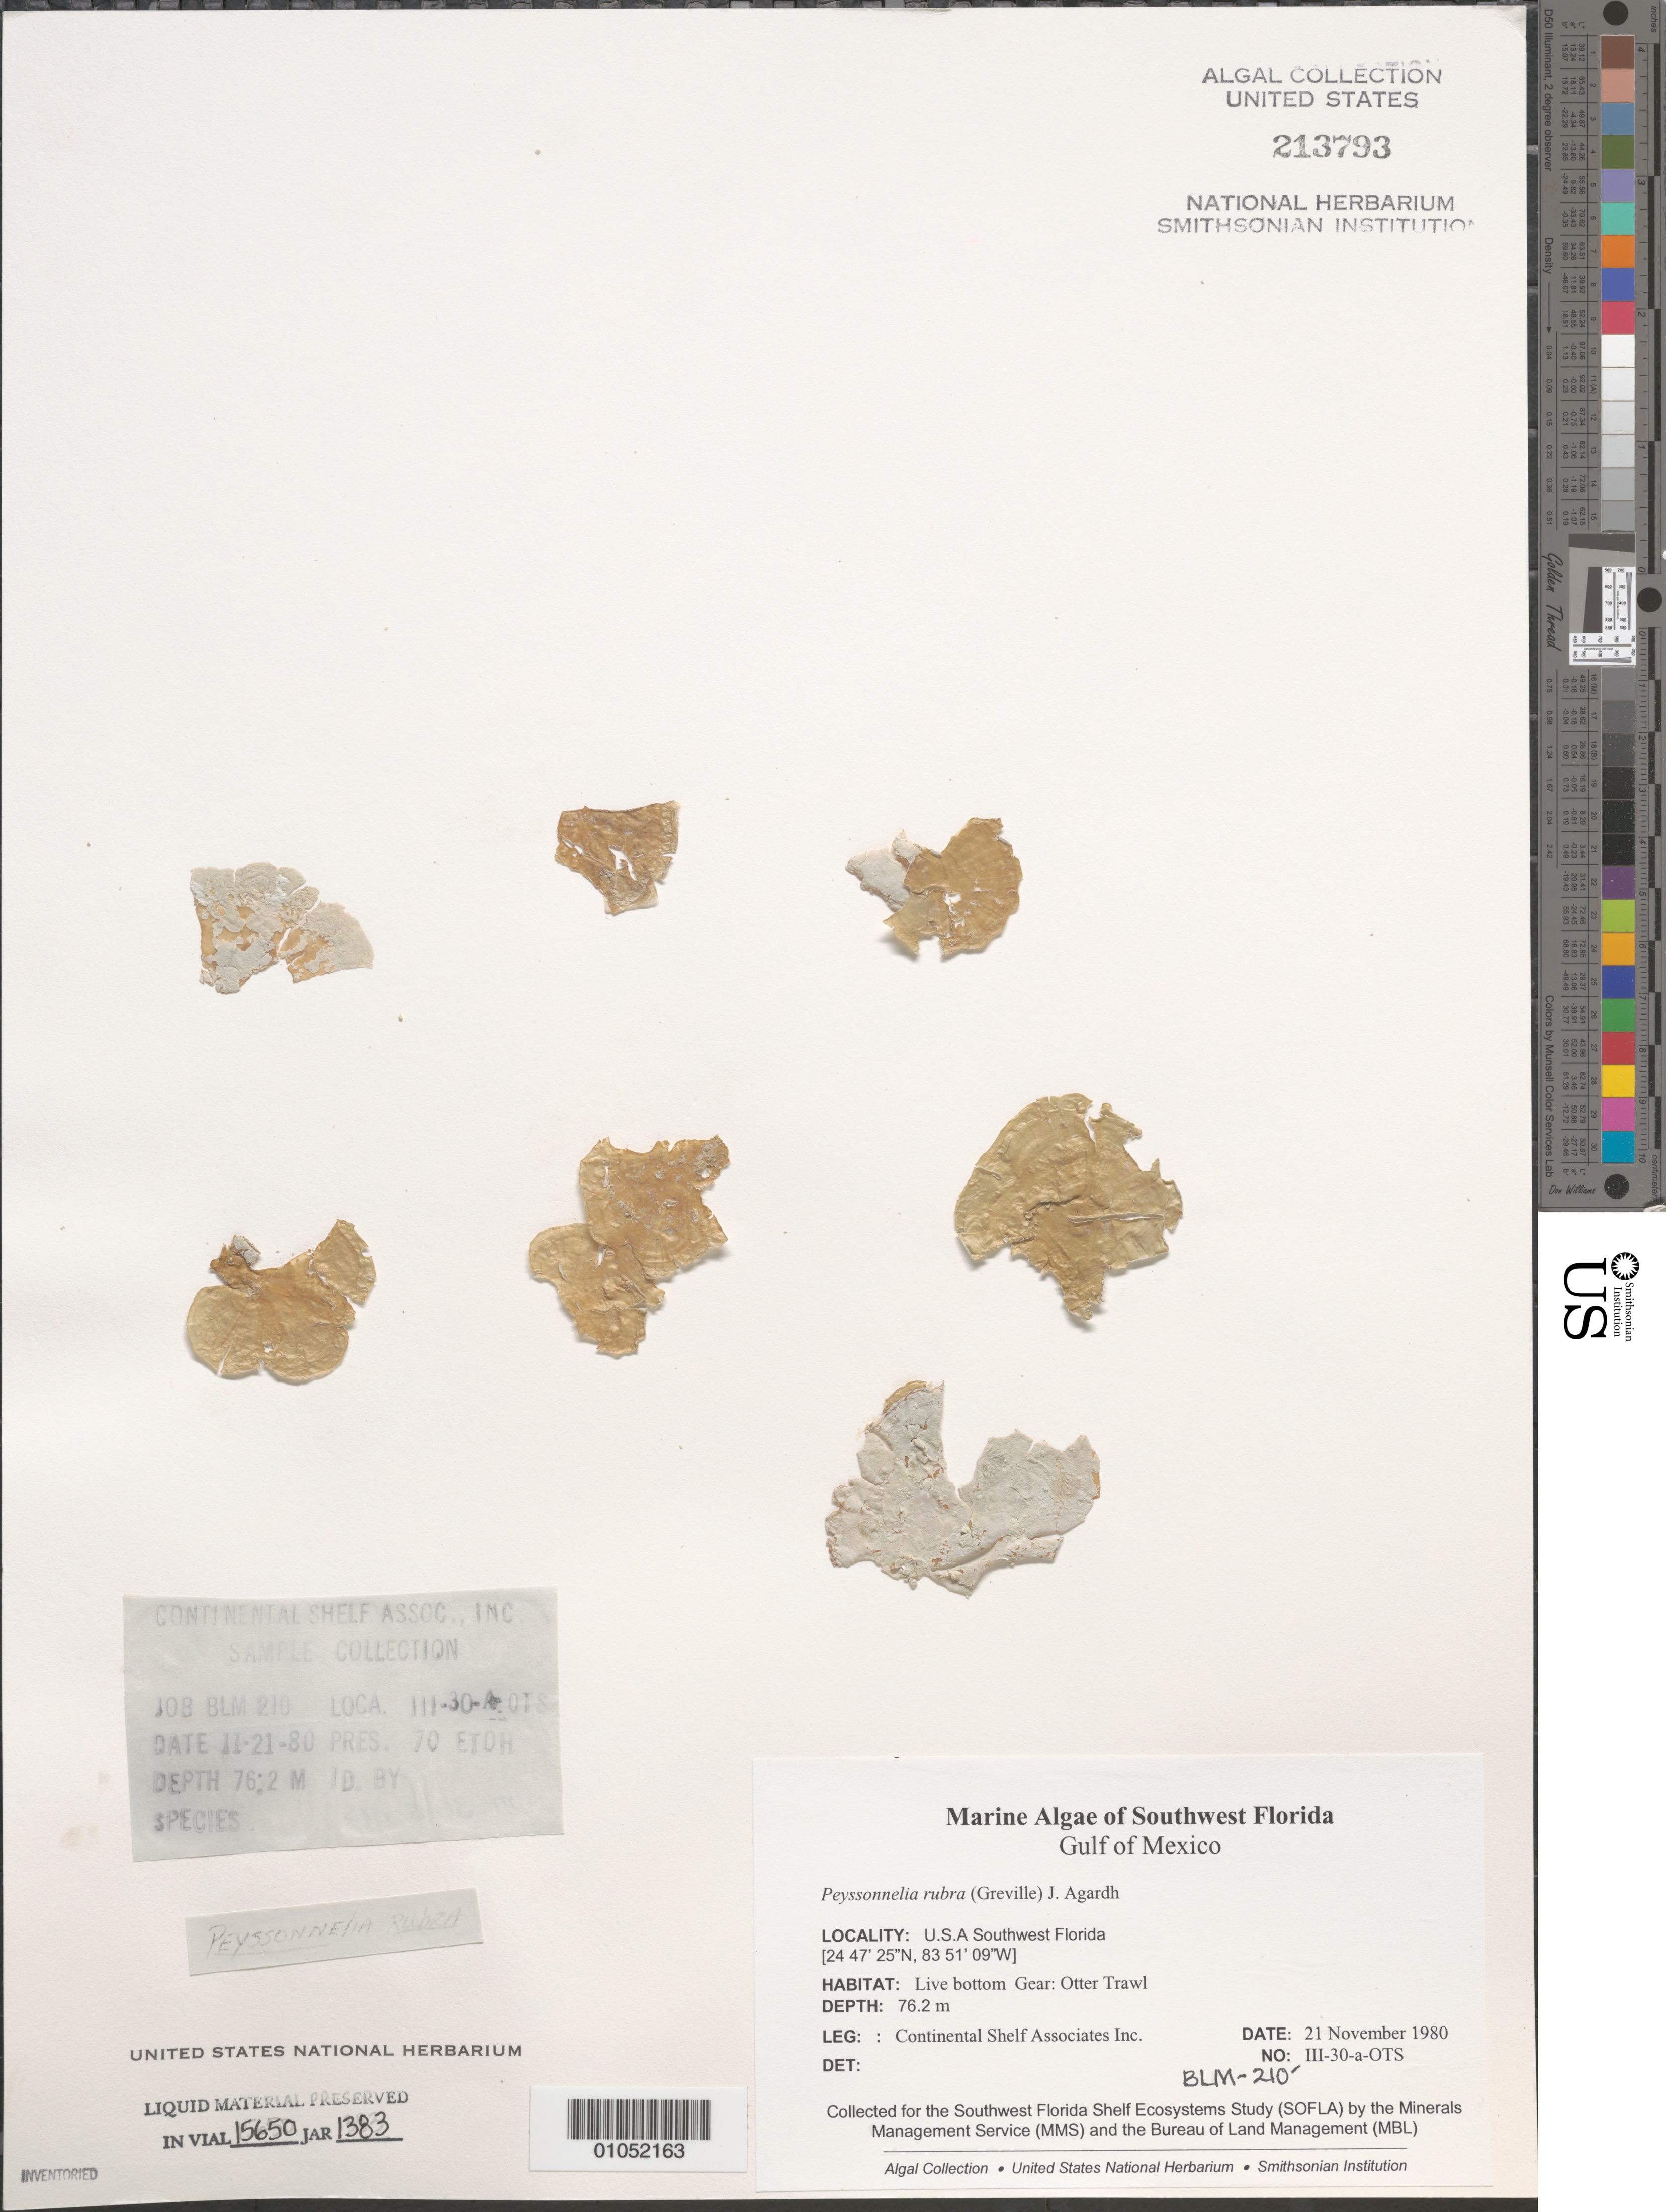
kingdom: Plantae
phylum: Rhodophyta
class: Florideophyceae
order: Peyssonneliales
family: Peyssonneliaceae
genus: Peyssonnelia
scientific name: Peyssonnelia rubra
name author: (Grev.) J. Agardh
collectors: Continental Shelf Associates for the MMS/BLM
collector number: BLM-210-III-30-A-OTS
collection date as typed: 21 Nov 1980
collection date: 1980-11-21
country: United States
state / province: Florida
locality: Gulf of Mexico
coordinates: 24 47'25"N, 83 51'09"W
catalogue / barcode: US 213793